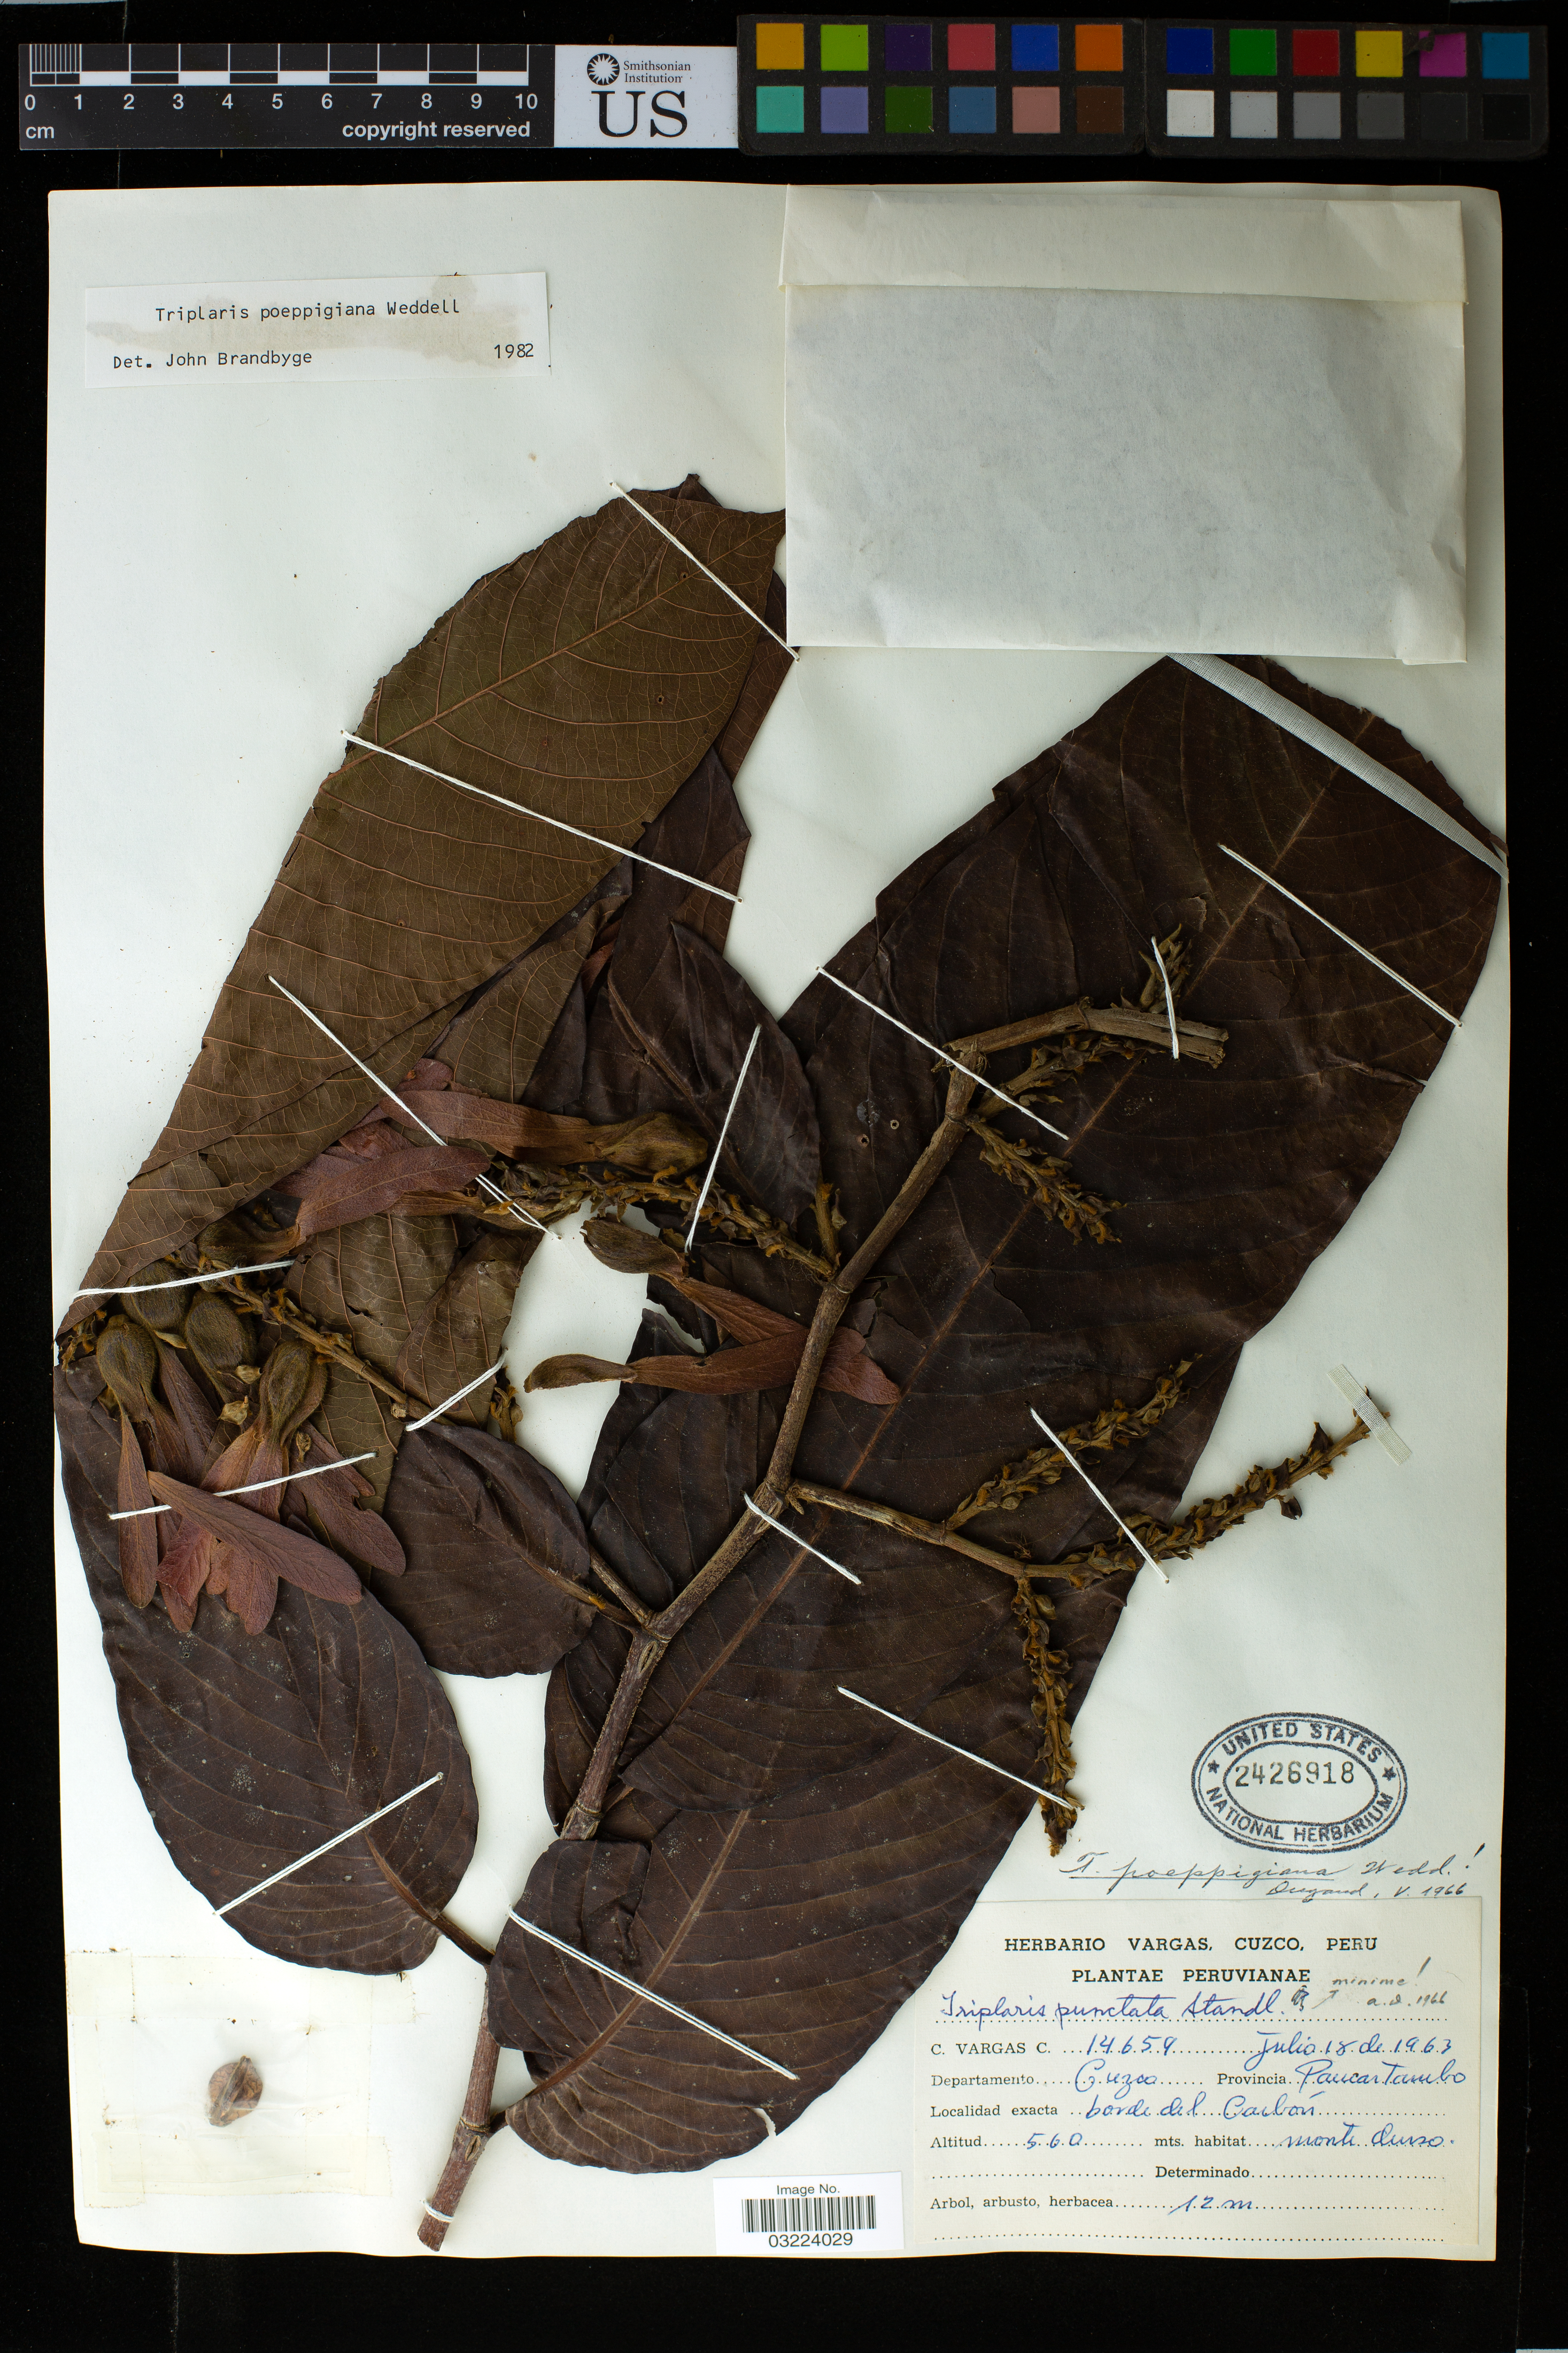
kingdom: Plantae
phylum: Tracheophyta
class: Magnoliopsida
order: Caryophyllales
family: Polygonaceae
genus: Triplaris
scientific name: Triplaris poeppigiana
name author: Wedd.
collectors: C. A. Vargas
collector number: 14659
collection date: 1963-07-18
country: Peru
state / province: Cusco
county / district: Paucartambo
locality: bords del Carbon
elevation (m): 560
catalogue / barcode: US 2426918